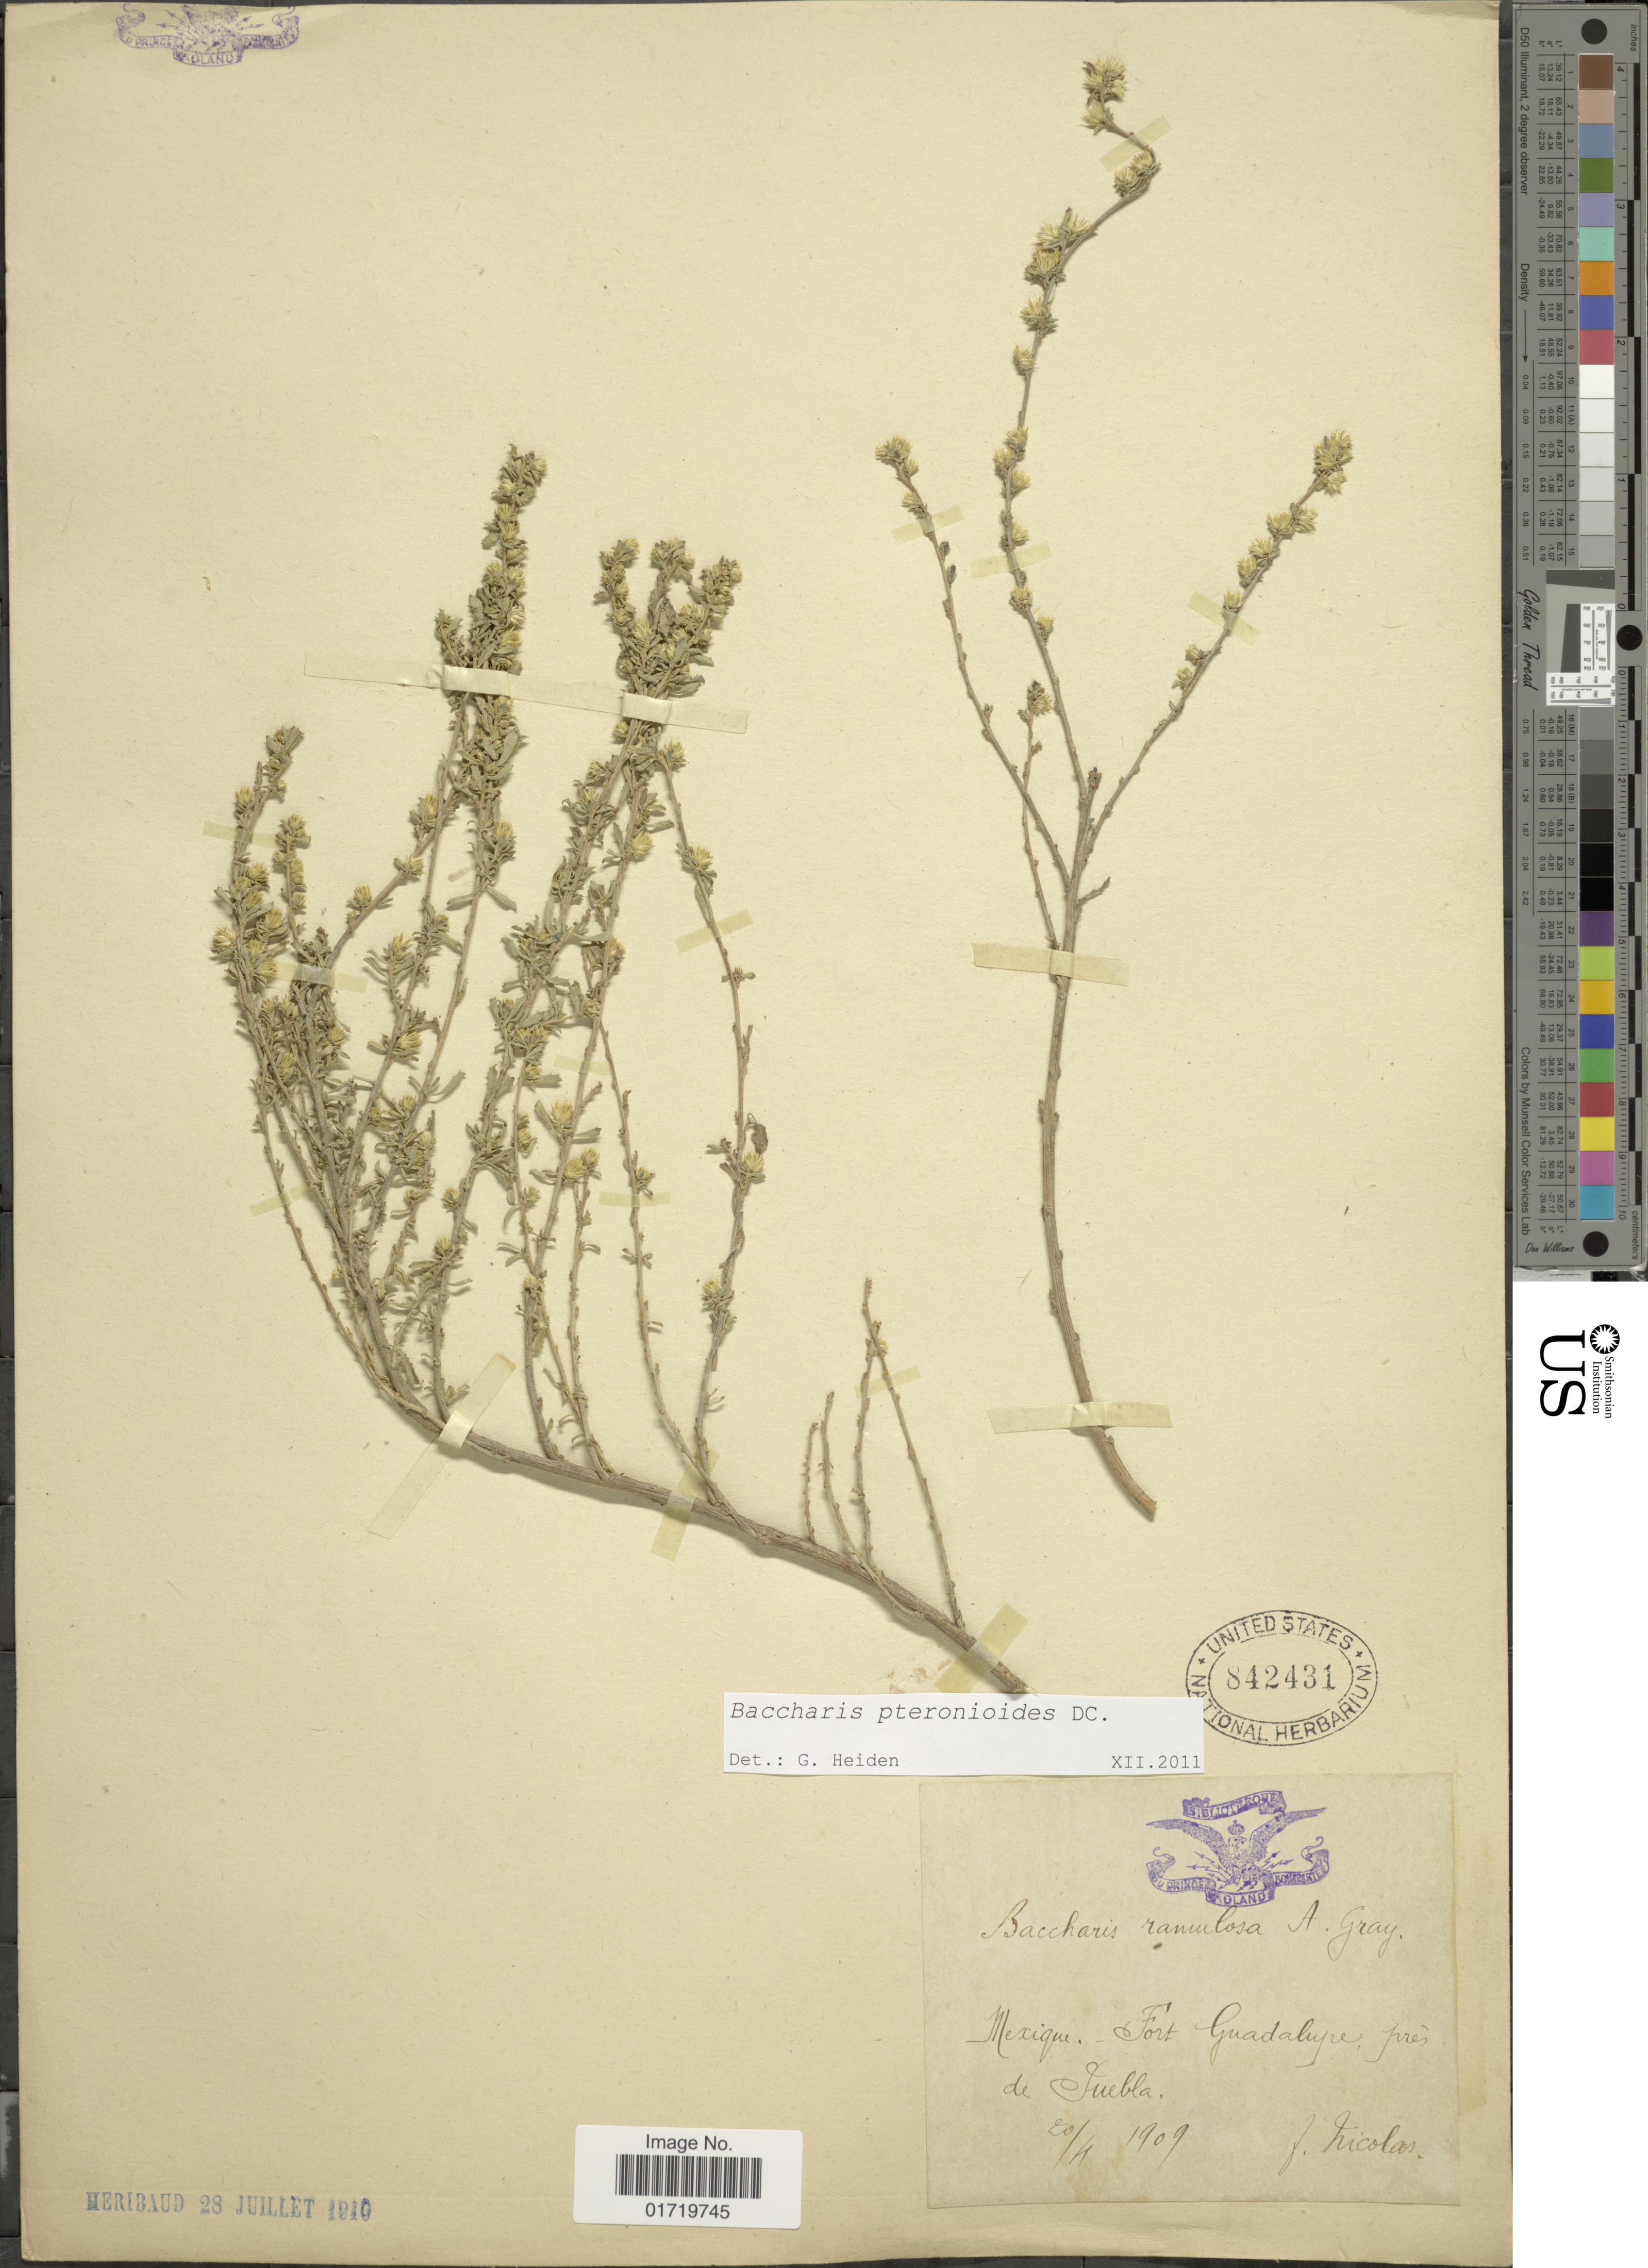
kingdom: Plantae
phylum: Tracheophyta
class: Magnoliopsida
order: Asterales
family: Asteraceae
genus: Baccharis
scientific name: Baccharis pteronioides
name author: DC.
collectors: F. Nicolas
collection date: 1909-04-20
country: Mexico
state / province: Puebla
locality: Mexique Fort Guadalupe pres de Puebla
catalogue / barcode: US 842431